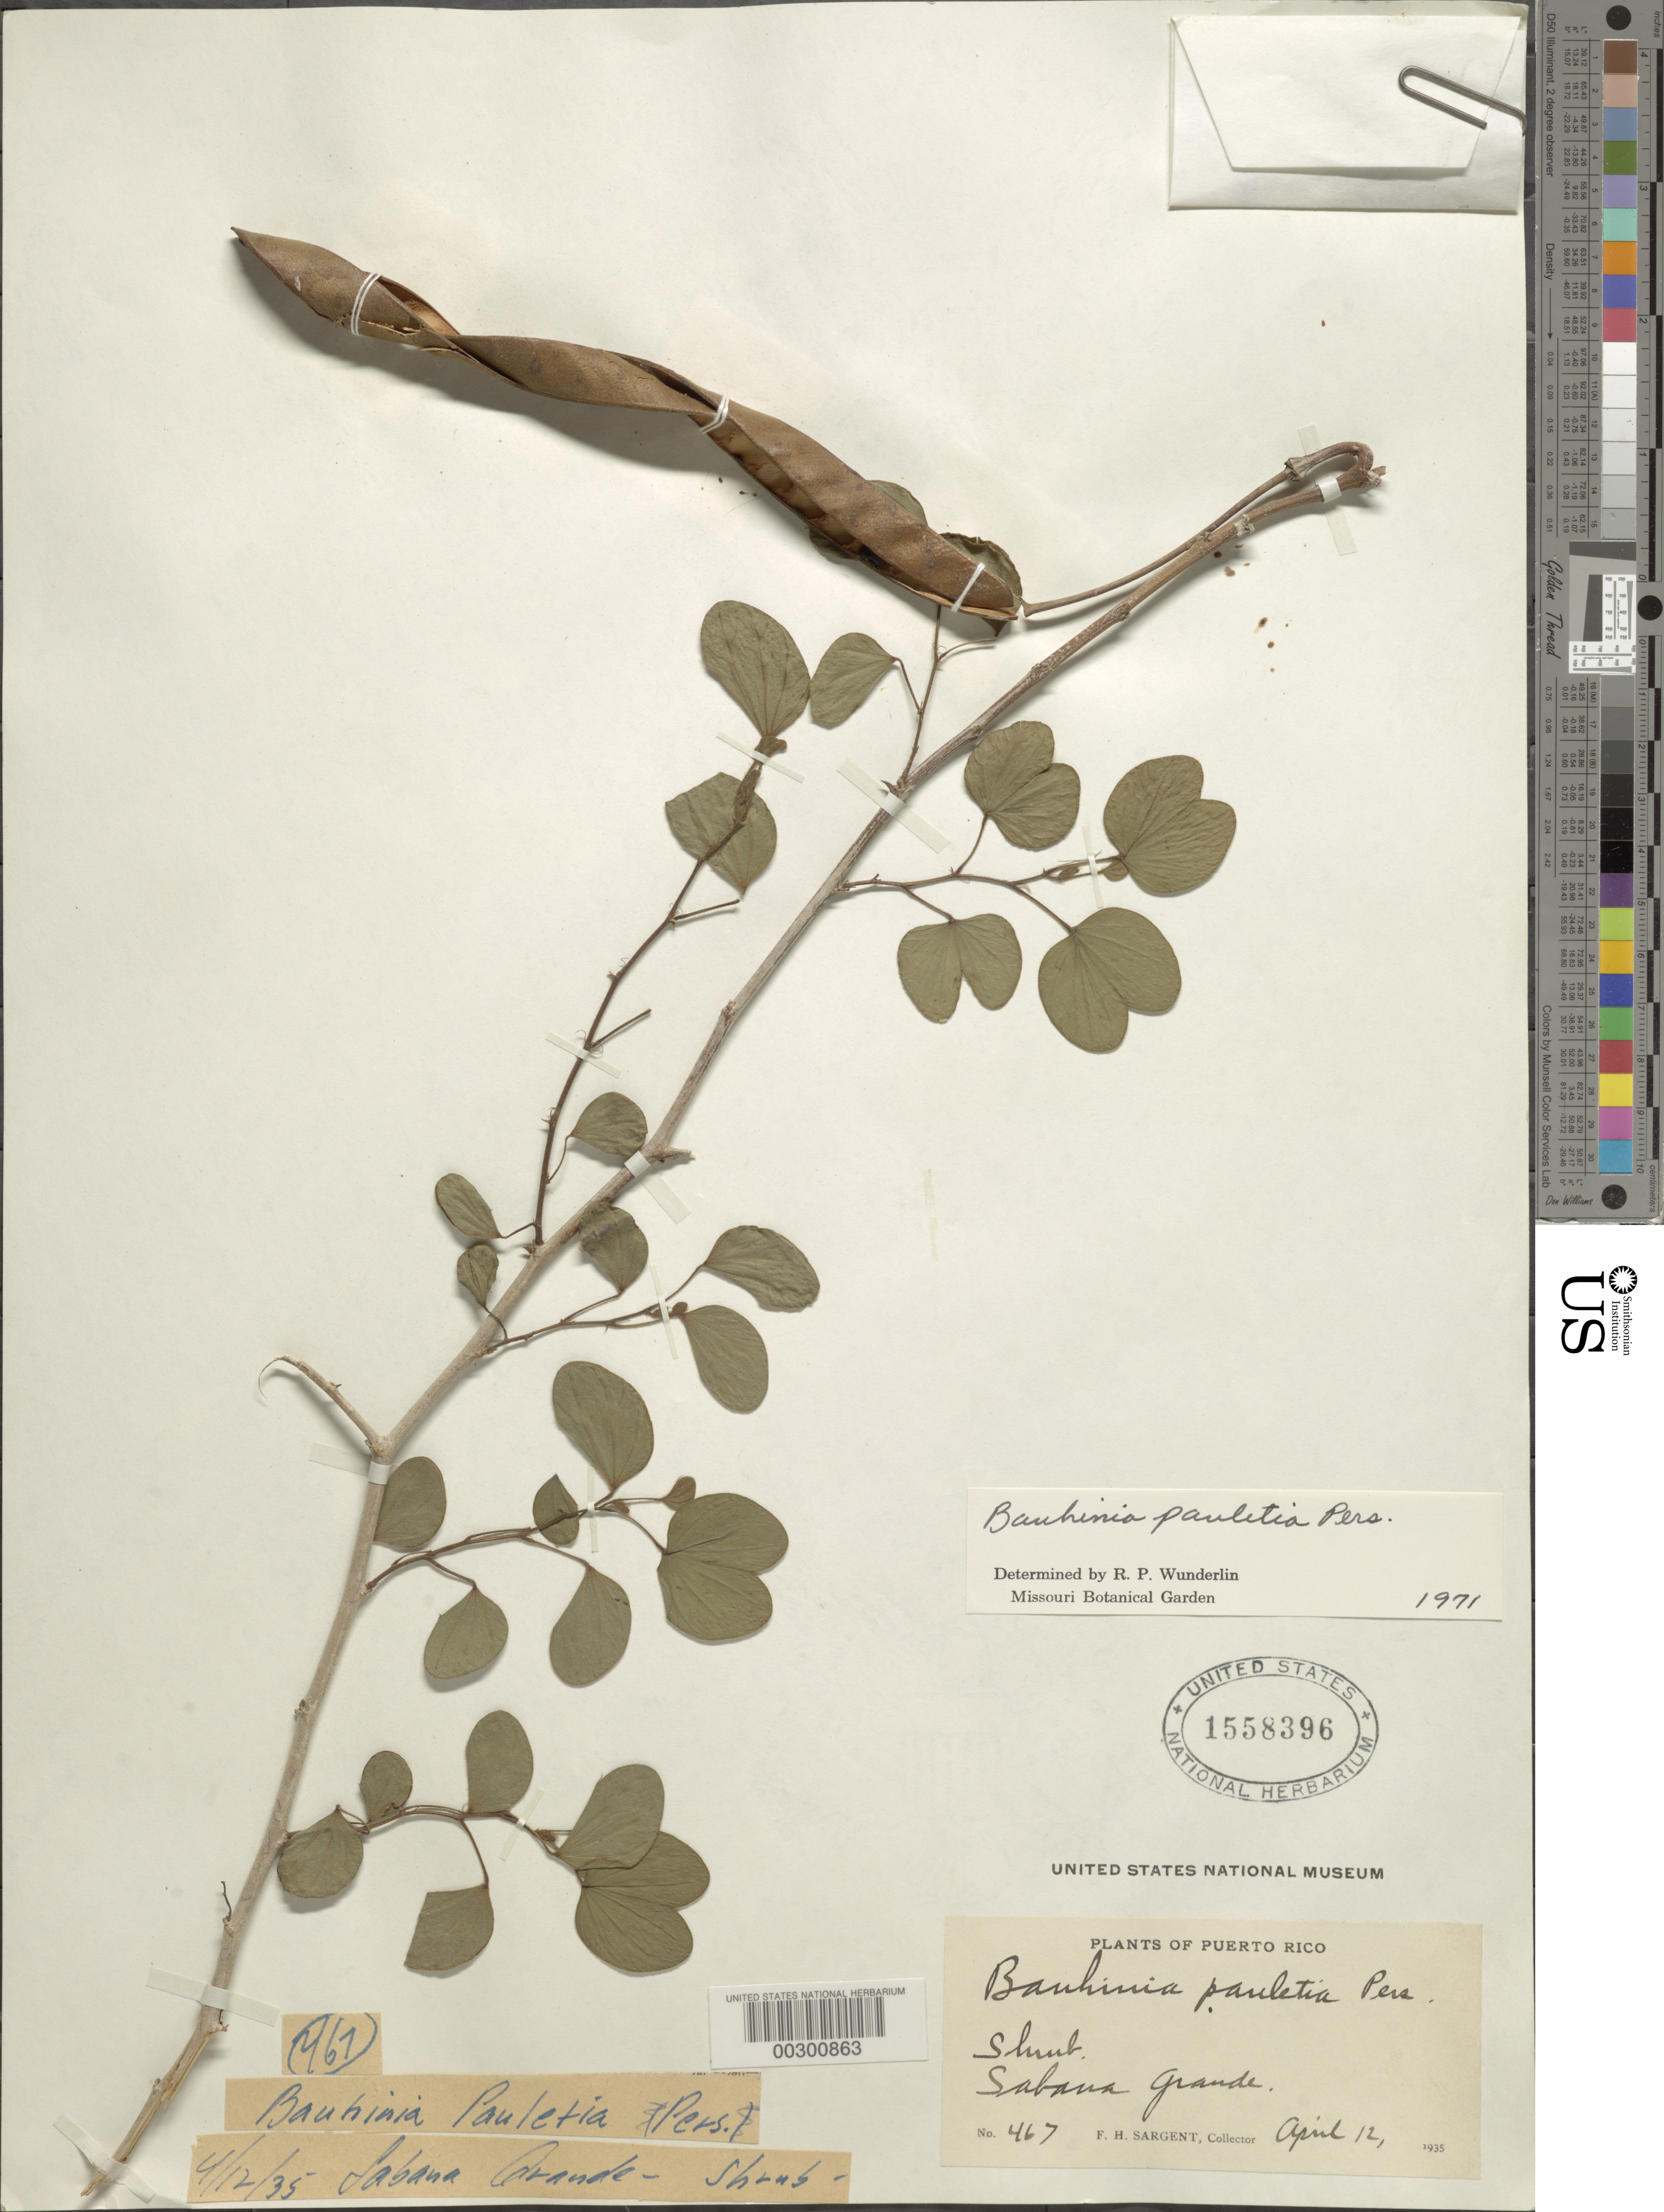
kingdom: Plantae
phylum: Tracheophyta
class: Magnoliopsida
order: Fabales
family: Fabaceae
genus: Bauhinia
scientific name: Bauhinia pauletia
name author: Pers.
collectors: F. H. Sargent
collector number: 467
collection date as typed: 12 Apr 1935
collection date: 1935-04-12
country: Puerto Rico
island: Greater Antilles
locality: Sabana grande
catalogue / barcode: US 1558396